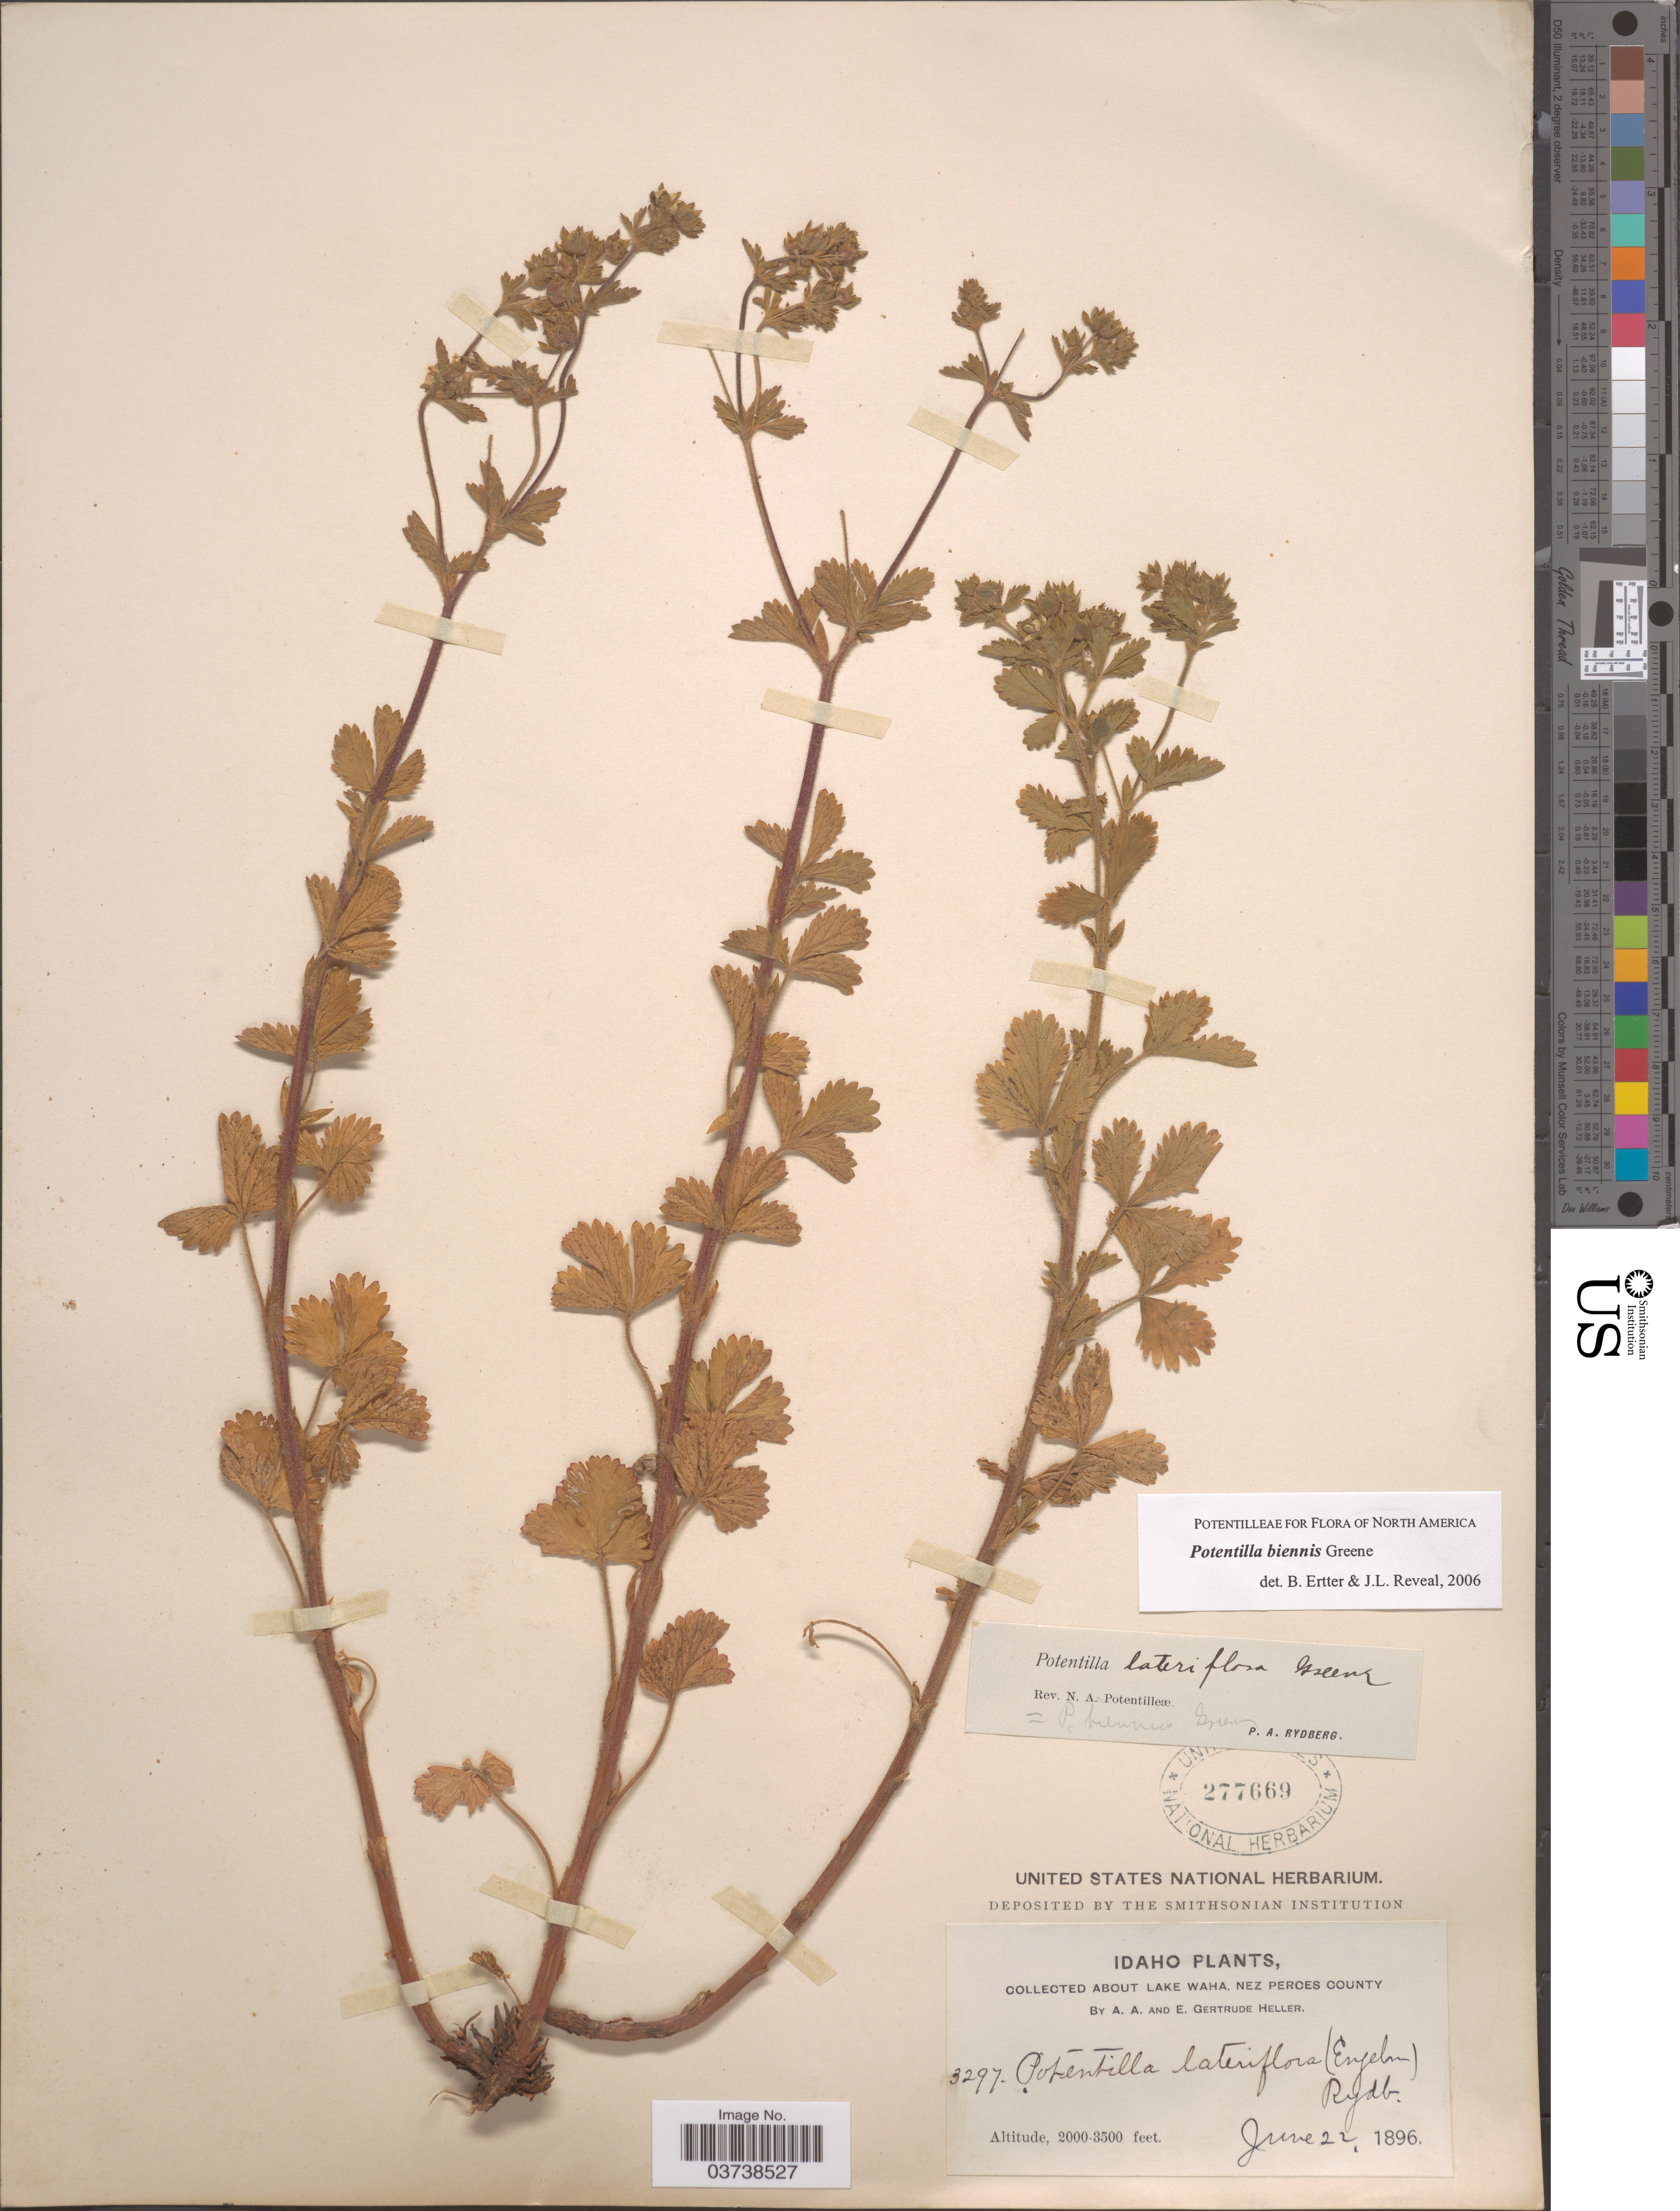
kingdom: Plantae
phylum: Tracheophyta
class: Magnoliopsida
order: Rosales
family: Rosaceae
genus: Potentilla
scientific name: Potentilla biennis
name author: Greene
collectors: A. A. Heller & E. G. Heller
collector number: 3297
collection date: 1896-06-22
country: United States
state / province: Idaho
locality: About Lake Waha, Nez Perces County.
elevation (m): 610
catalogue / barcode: US 277669